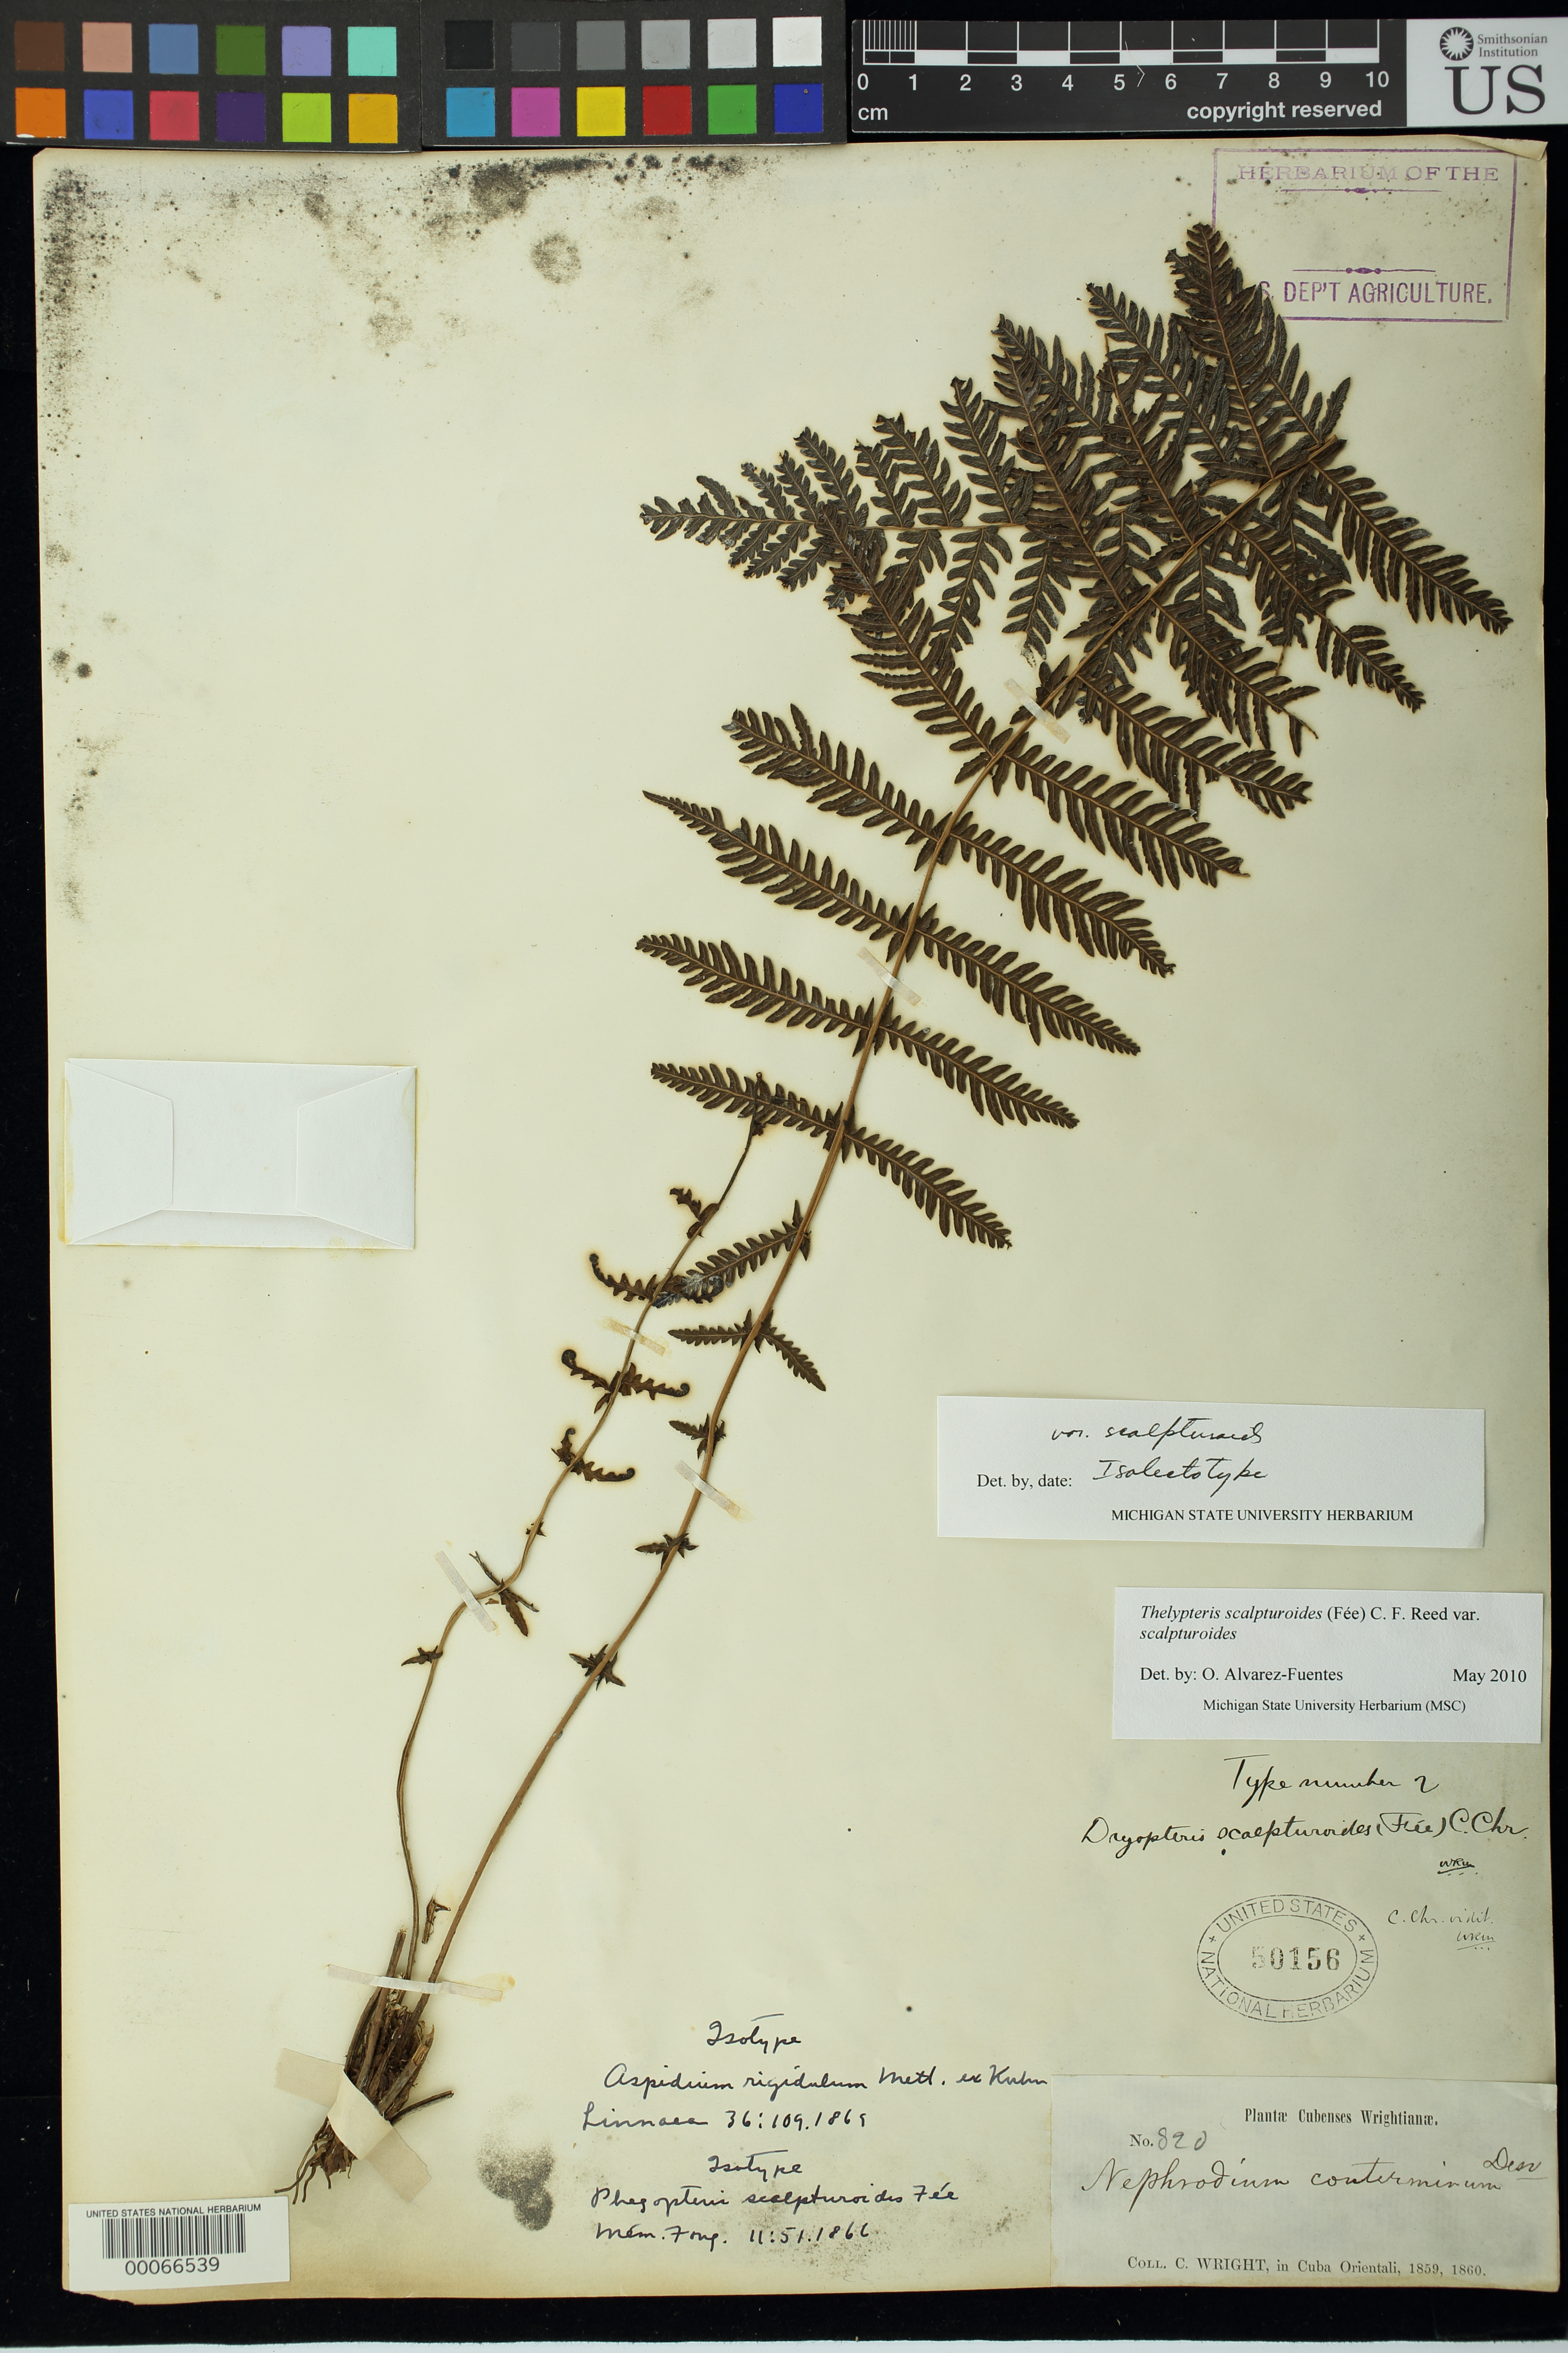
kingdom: Plantae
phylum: Tracheophyta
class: Polypodiopsida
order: Polypodiales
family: Thelypteridaceae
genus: Phegopteris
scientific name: Phegopteris scalpturoides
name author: Fée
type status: Type Collection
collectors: C. Wright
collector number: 820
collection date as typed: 1859 to -- --- 1860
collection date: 1859/1860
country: Cuba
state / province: Oriente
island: Greater Antilles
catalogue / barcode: US 50156